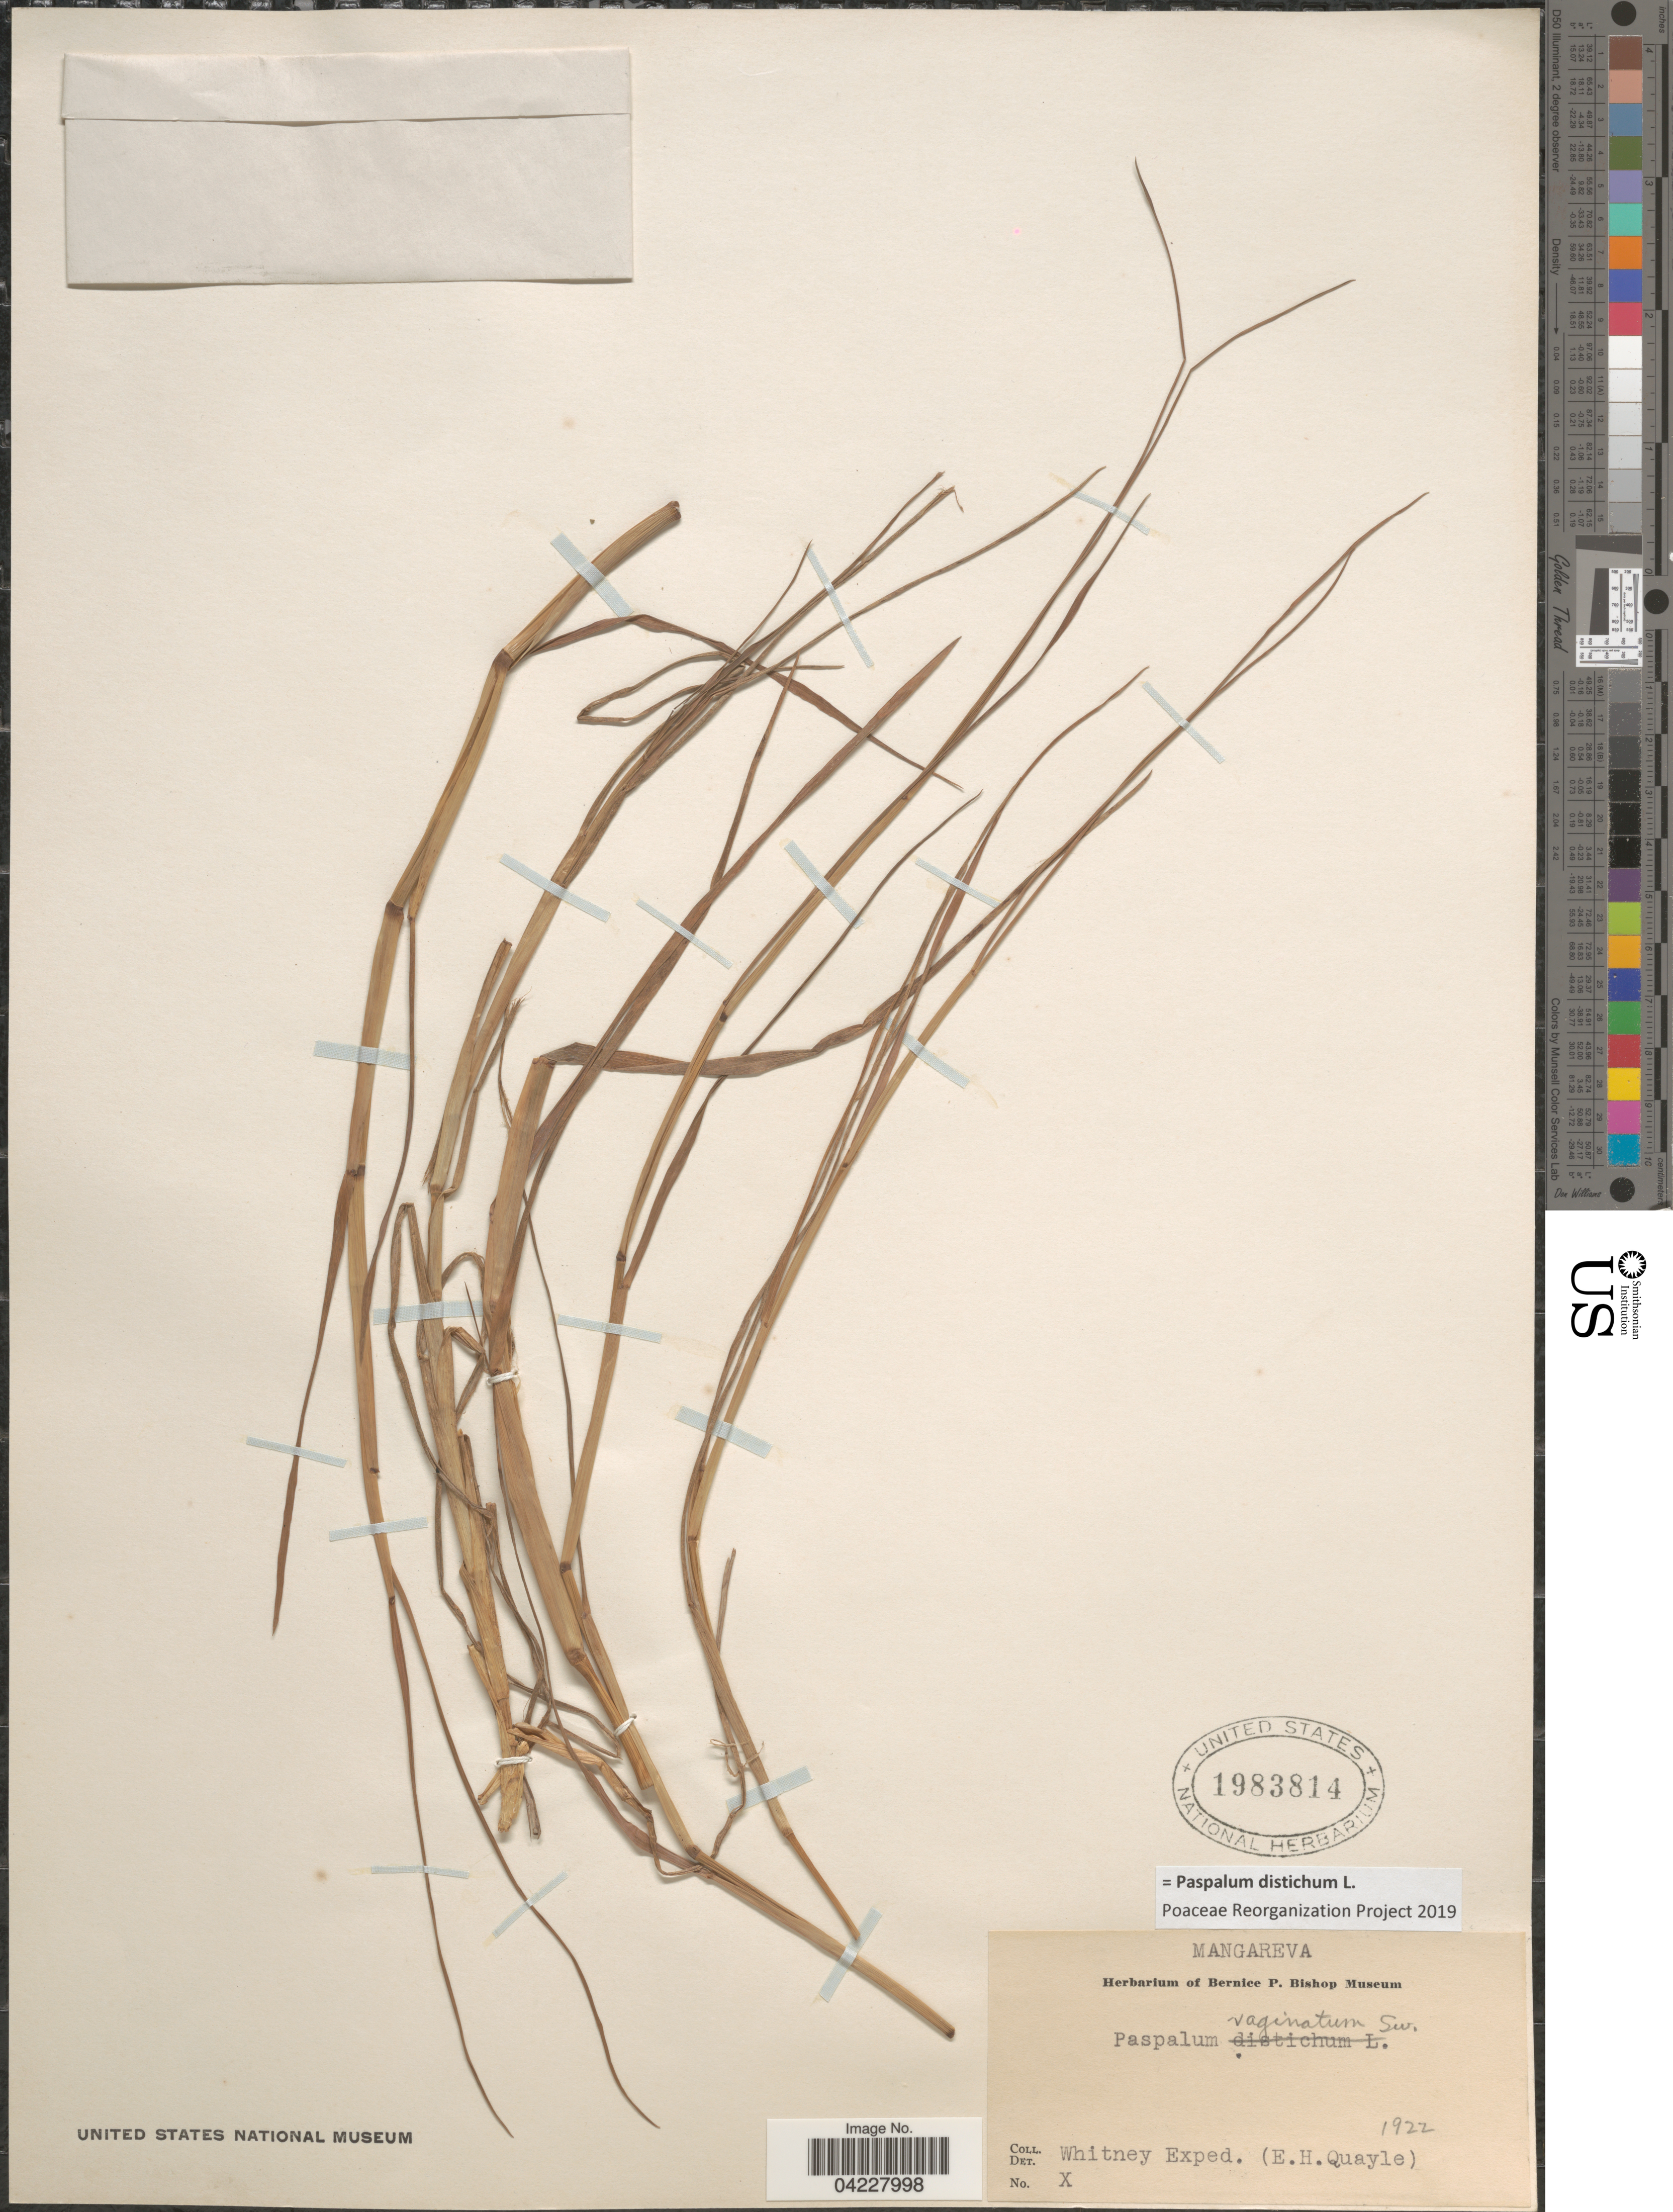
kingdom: Plantae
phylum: Tracheophyta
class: Liliopsida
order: Poales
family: Poaceae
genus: Paspalum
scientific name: Paspalum distichum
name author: L.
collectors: Whitney Exped.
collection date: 1922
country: French Polynesia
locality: Mangareva.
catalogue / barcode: US 1983814